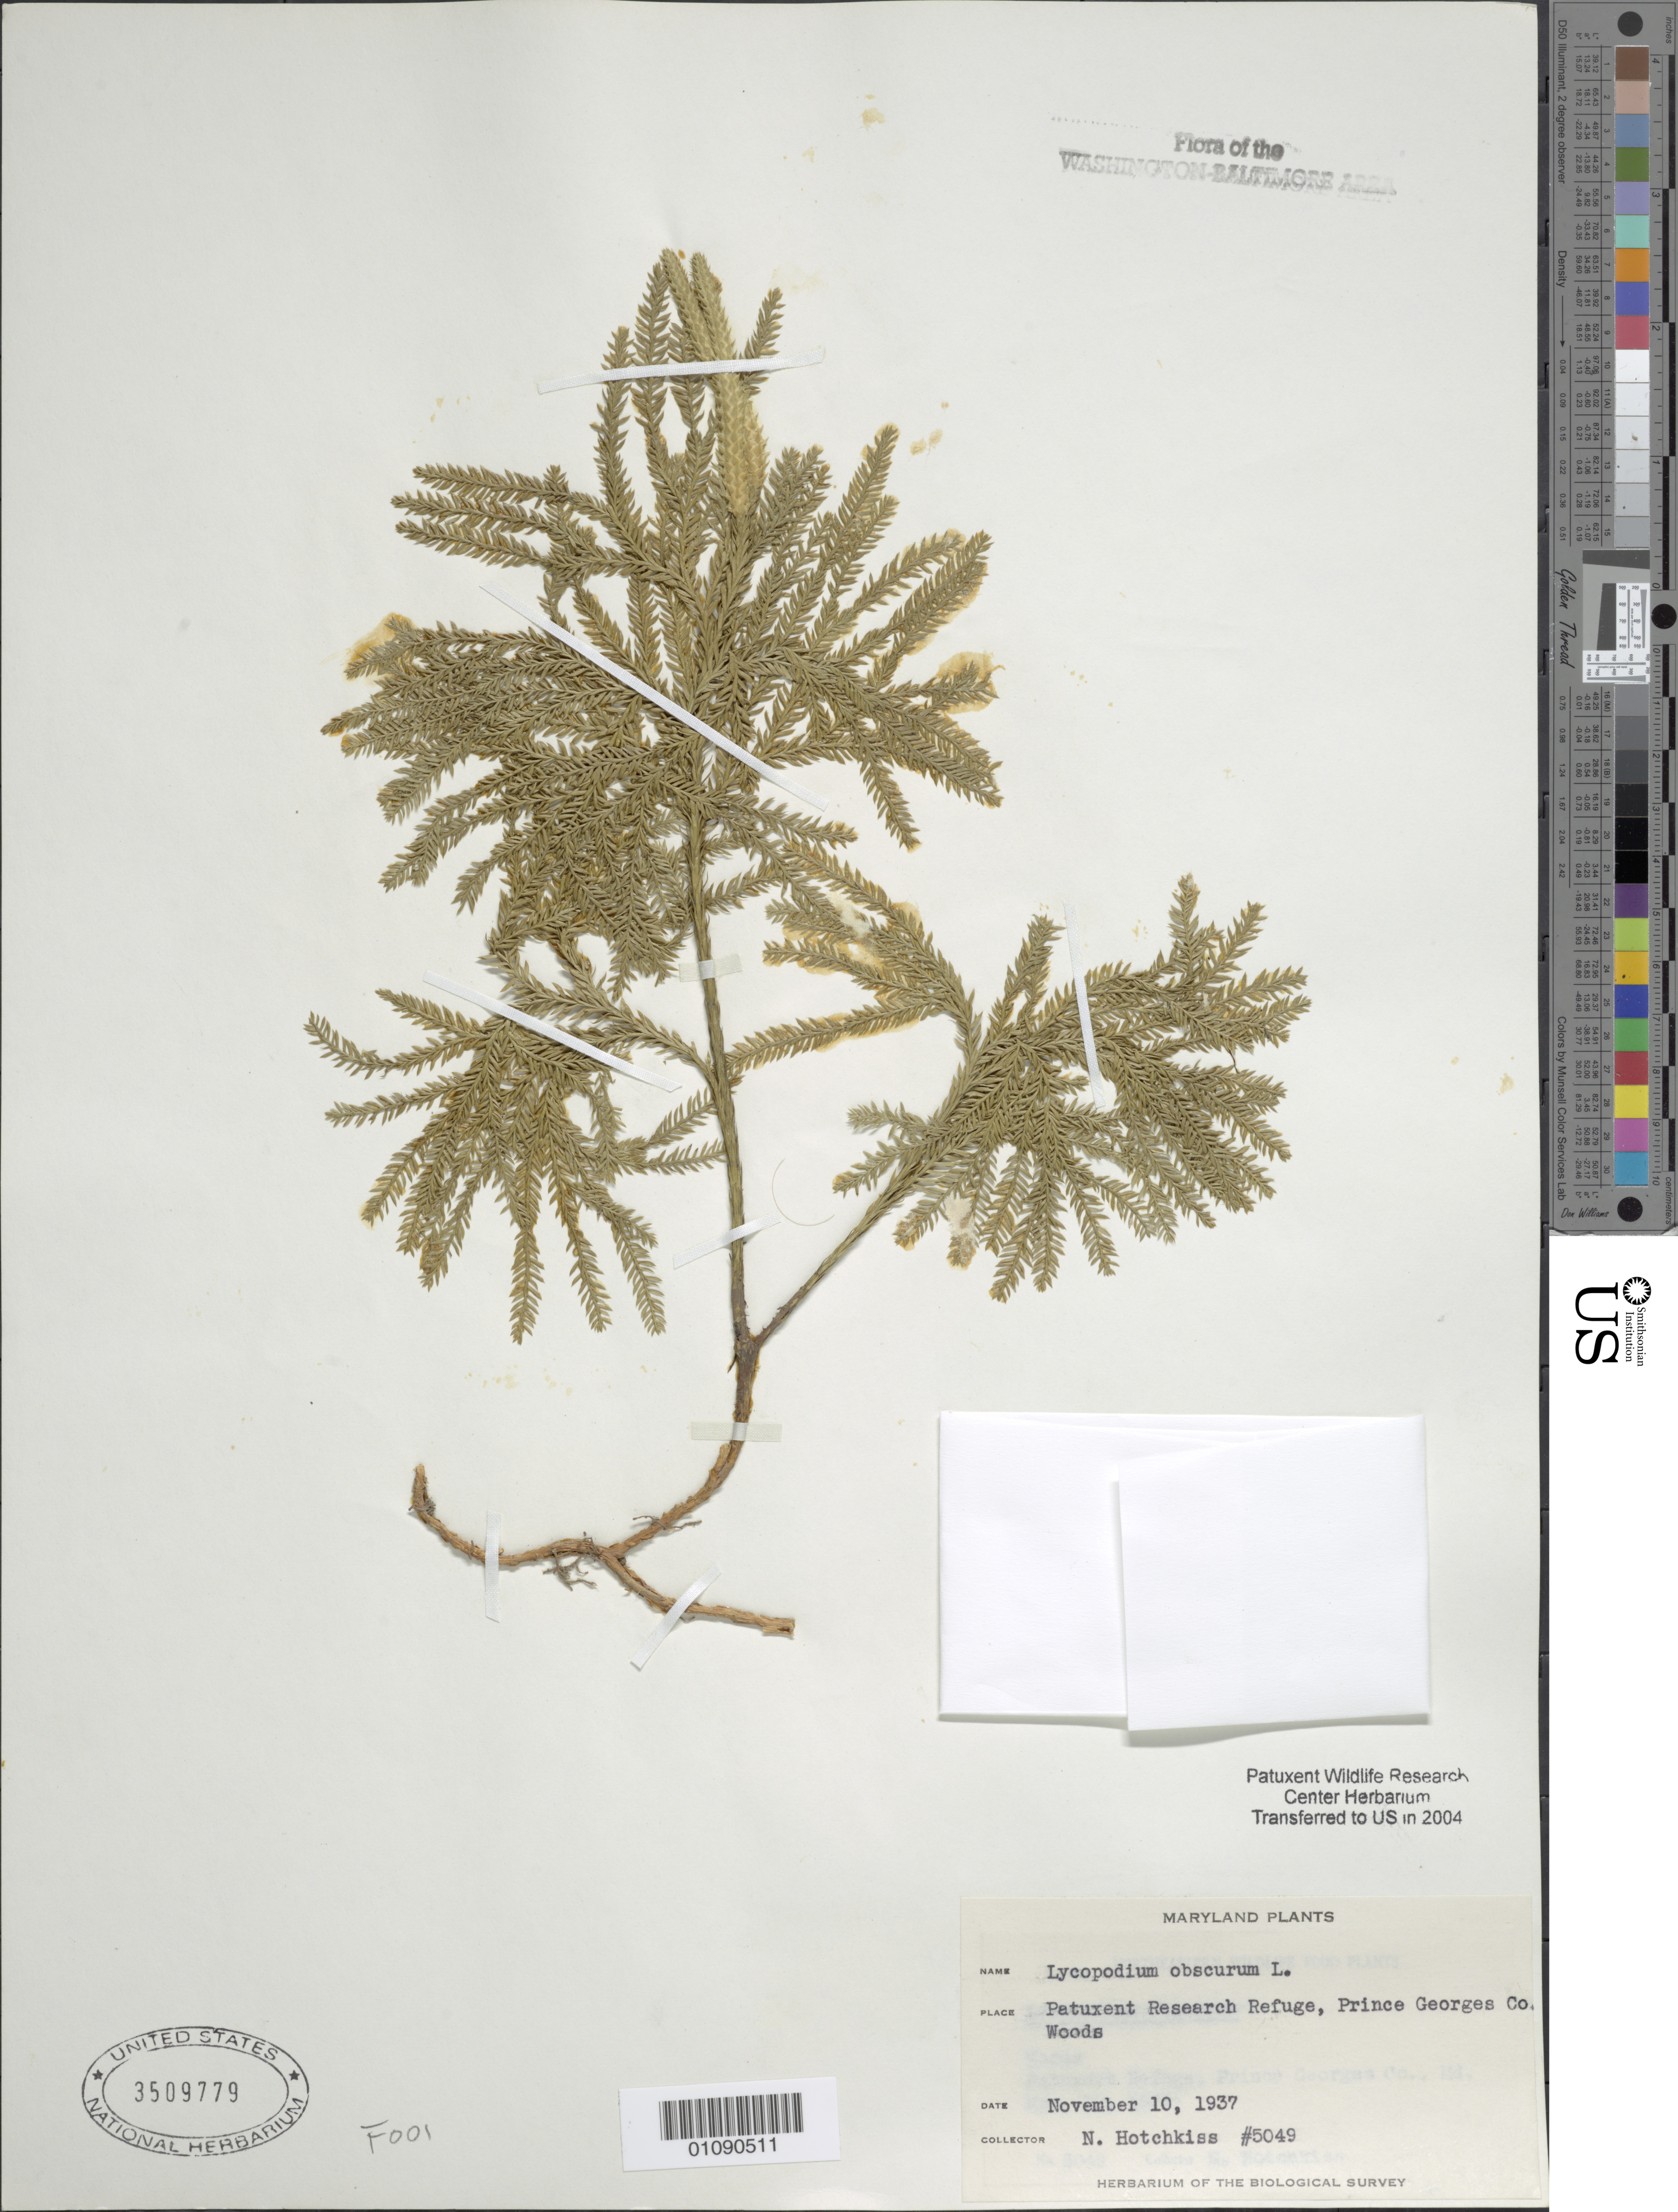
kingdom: Plantae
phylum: Tracheophyta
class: Lycopodiopsida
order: Lycopodiales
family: Lycopodiaceae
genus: Dendrolycopodium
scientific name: Dendrolycopodium obscurum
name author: (L.) A. Haines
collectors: N. Hotchkiss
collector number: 5049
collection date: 1937-11-10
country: United States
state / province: Maryland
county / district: Prince George's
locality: Patuxent Wildlife Refuge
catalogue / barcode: US 3509779